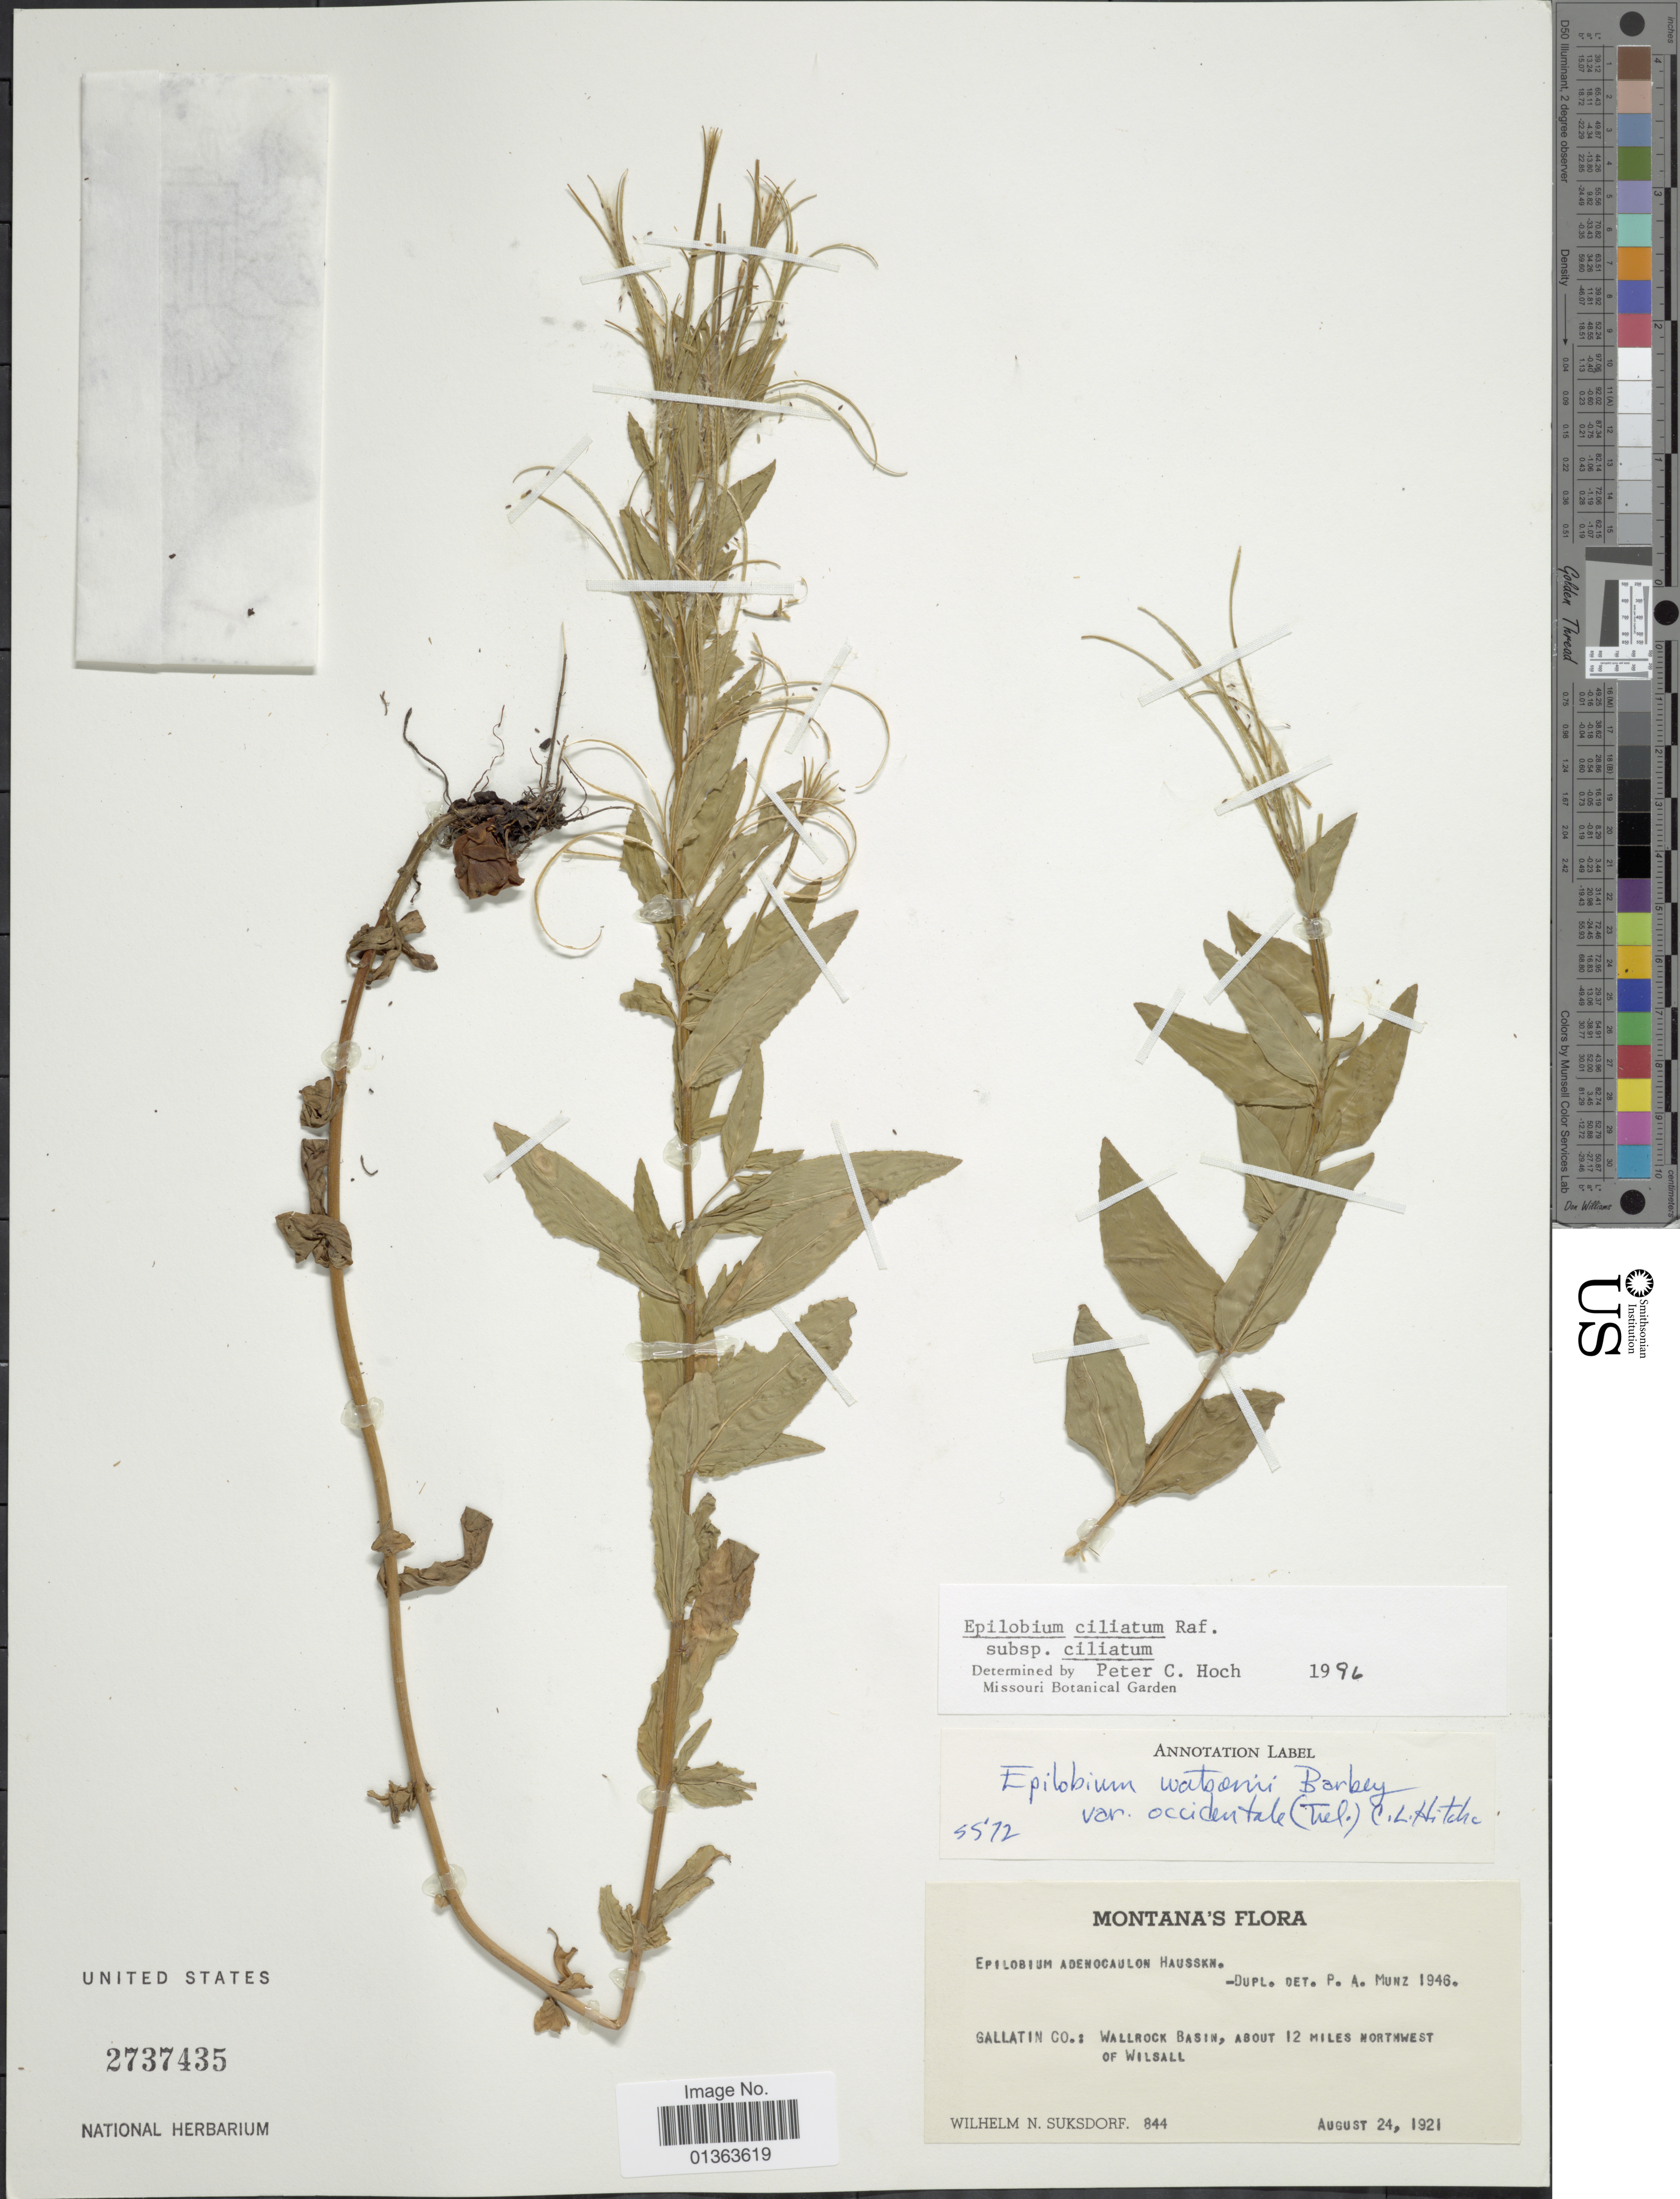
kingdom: Plantae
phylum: Tracheophyta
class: Magnoliopsida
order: Myrtales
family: Onagraceae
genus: Epilobium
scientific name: Epilobium ciliatum subsp. ciliatum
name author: Raf.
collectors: W. N. Suksdorf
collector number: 844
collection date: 1921-08-24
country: United States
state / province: Montana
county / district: Gallatin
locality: Wallrock Basin, about 12 miles NW of Wilsall.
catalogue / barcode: US 2737435